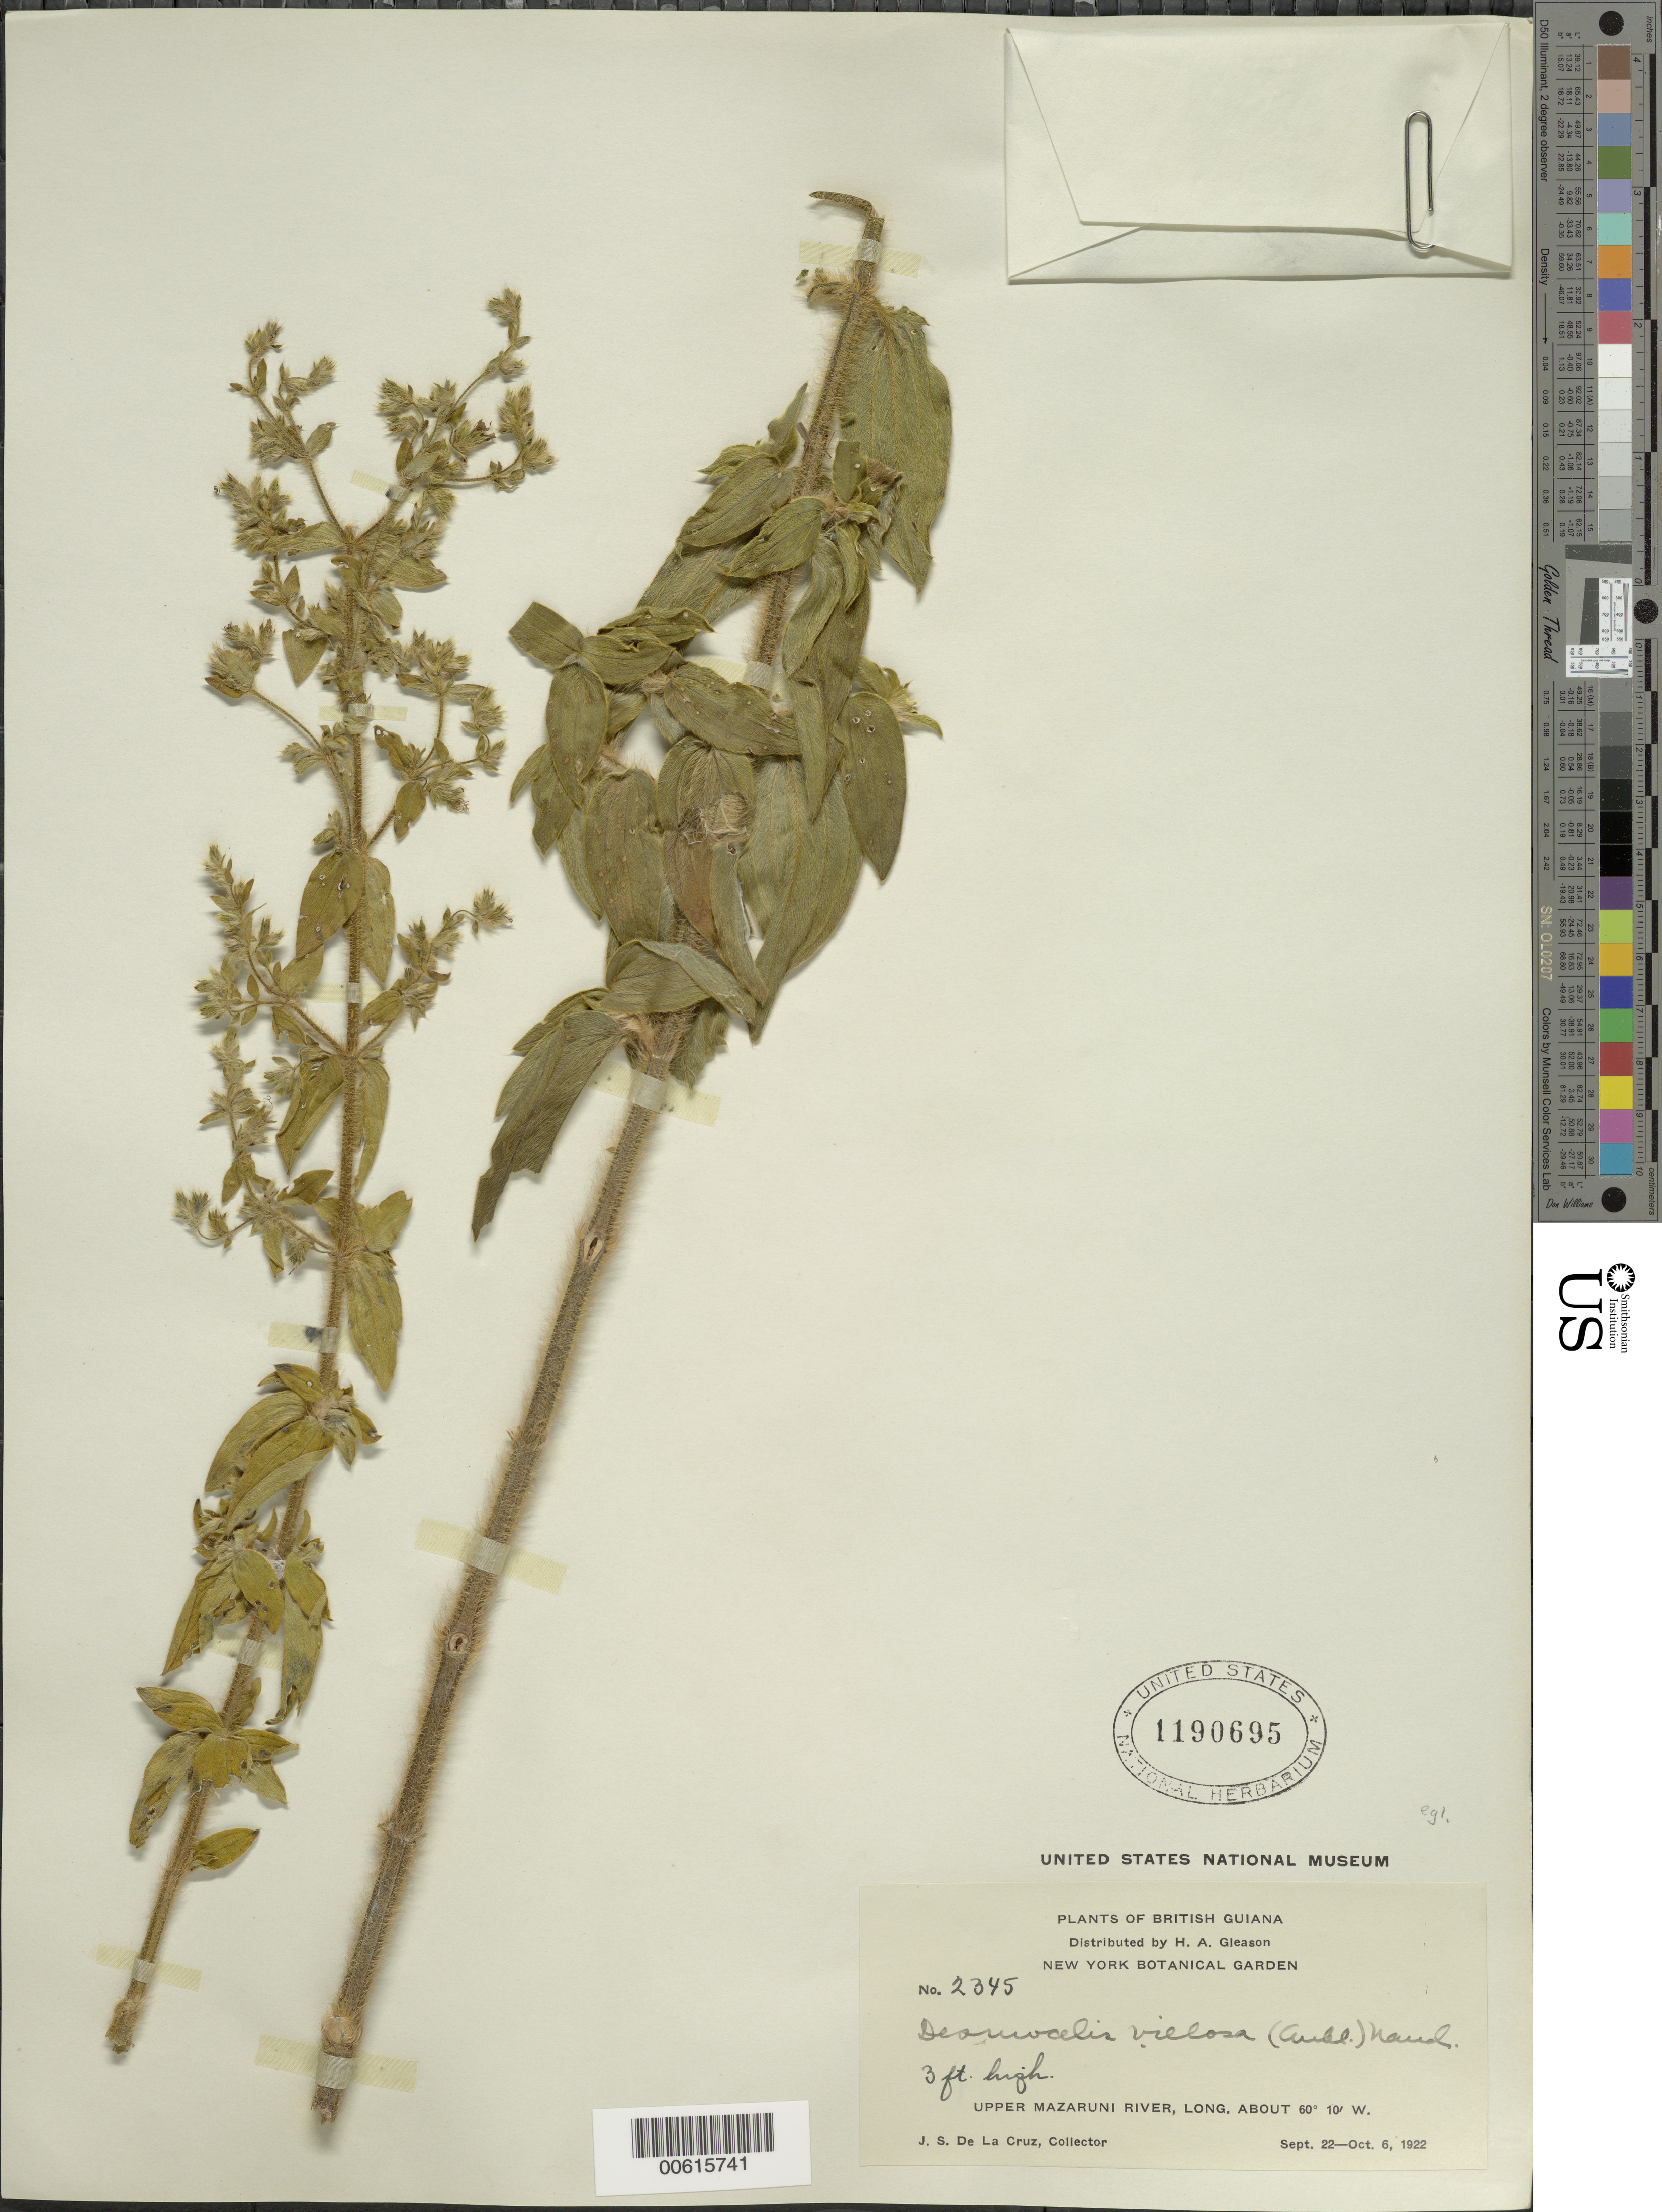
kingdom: Plantae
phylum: Tracheophyta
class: Magnoliopsida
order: Myrtales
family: Melastomataceae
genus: Desmoscelis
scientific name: Desmoscelis villosa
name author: (Aubl.) Naudin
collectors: J. S. de la Cruz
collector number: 2345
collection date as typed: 22-Sep-22 to 6-Oct-22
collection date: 1922-09-22/1922-10-06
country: Guyana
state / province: Cuyuni-Mazaruni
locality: Upper Mazaruni R.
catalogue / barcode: US 1190695